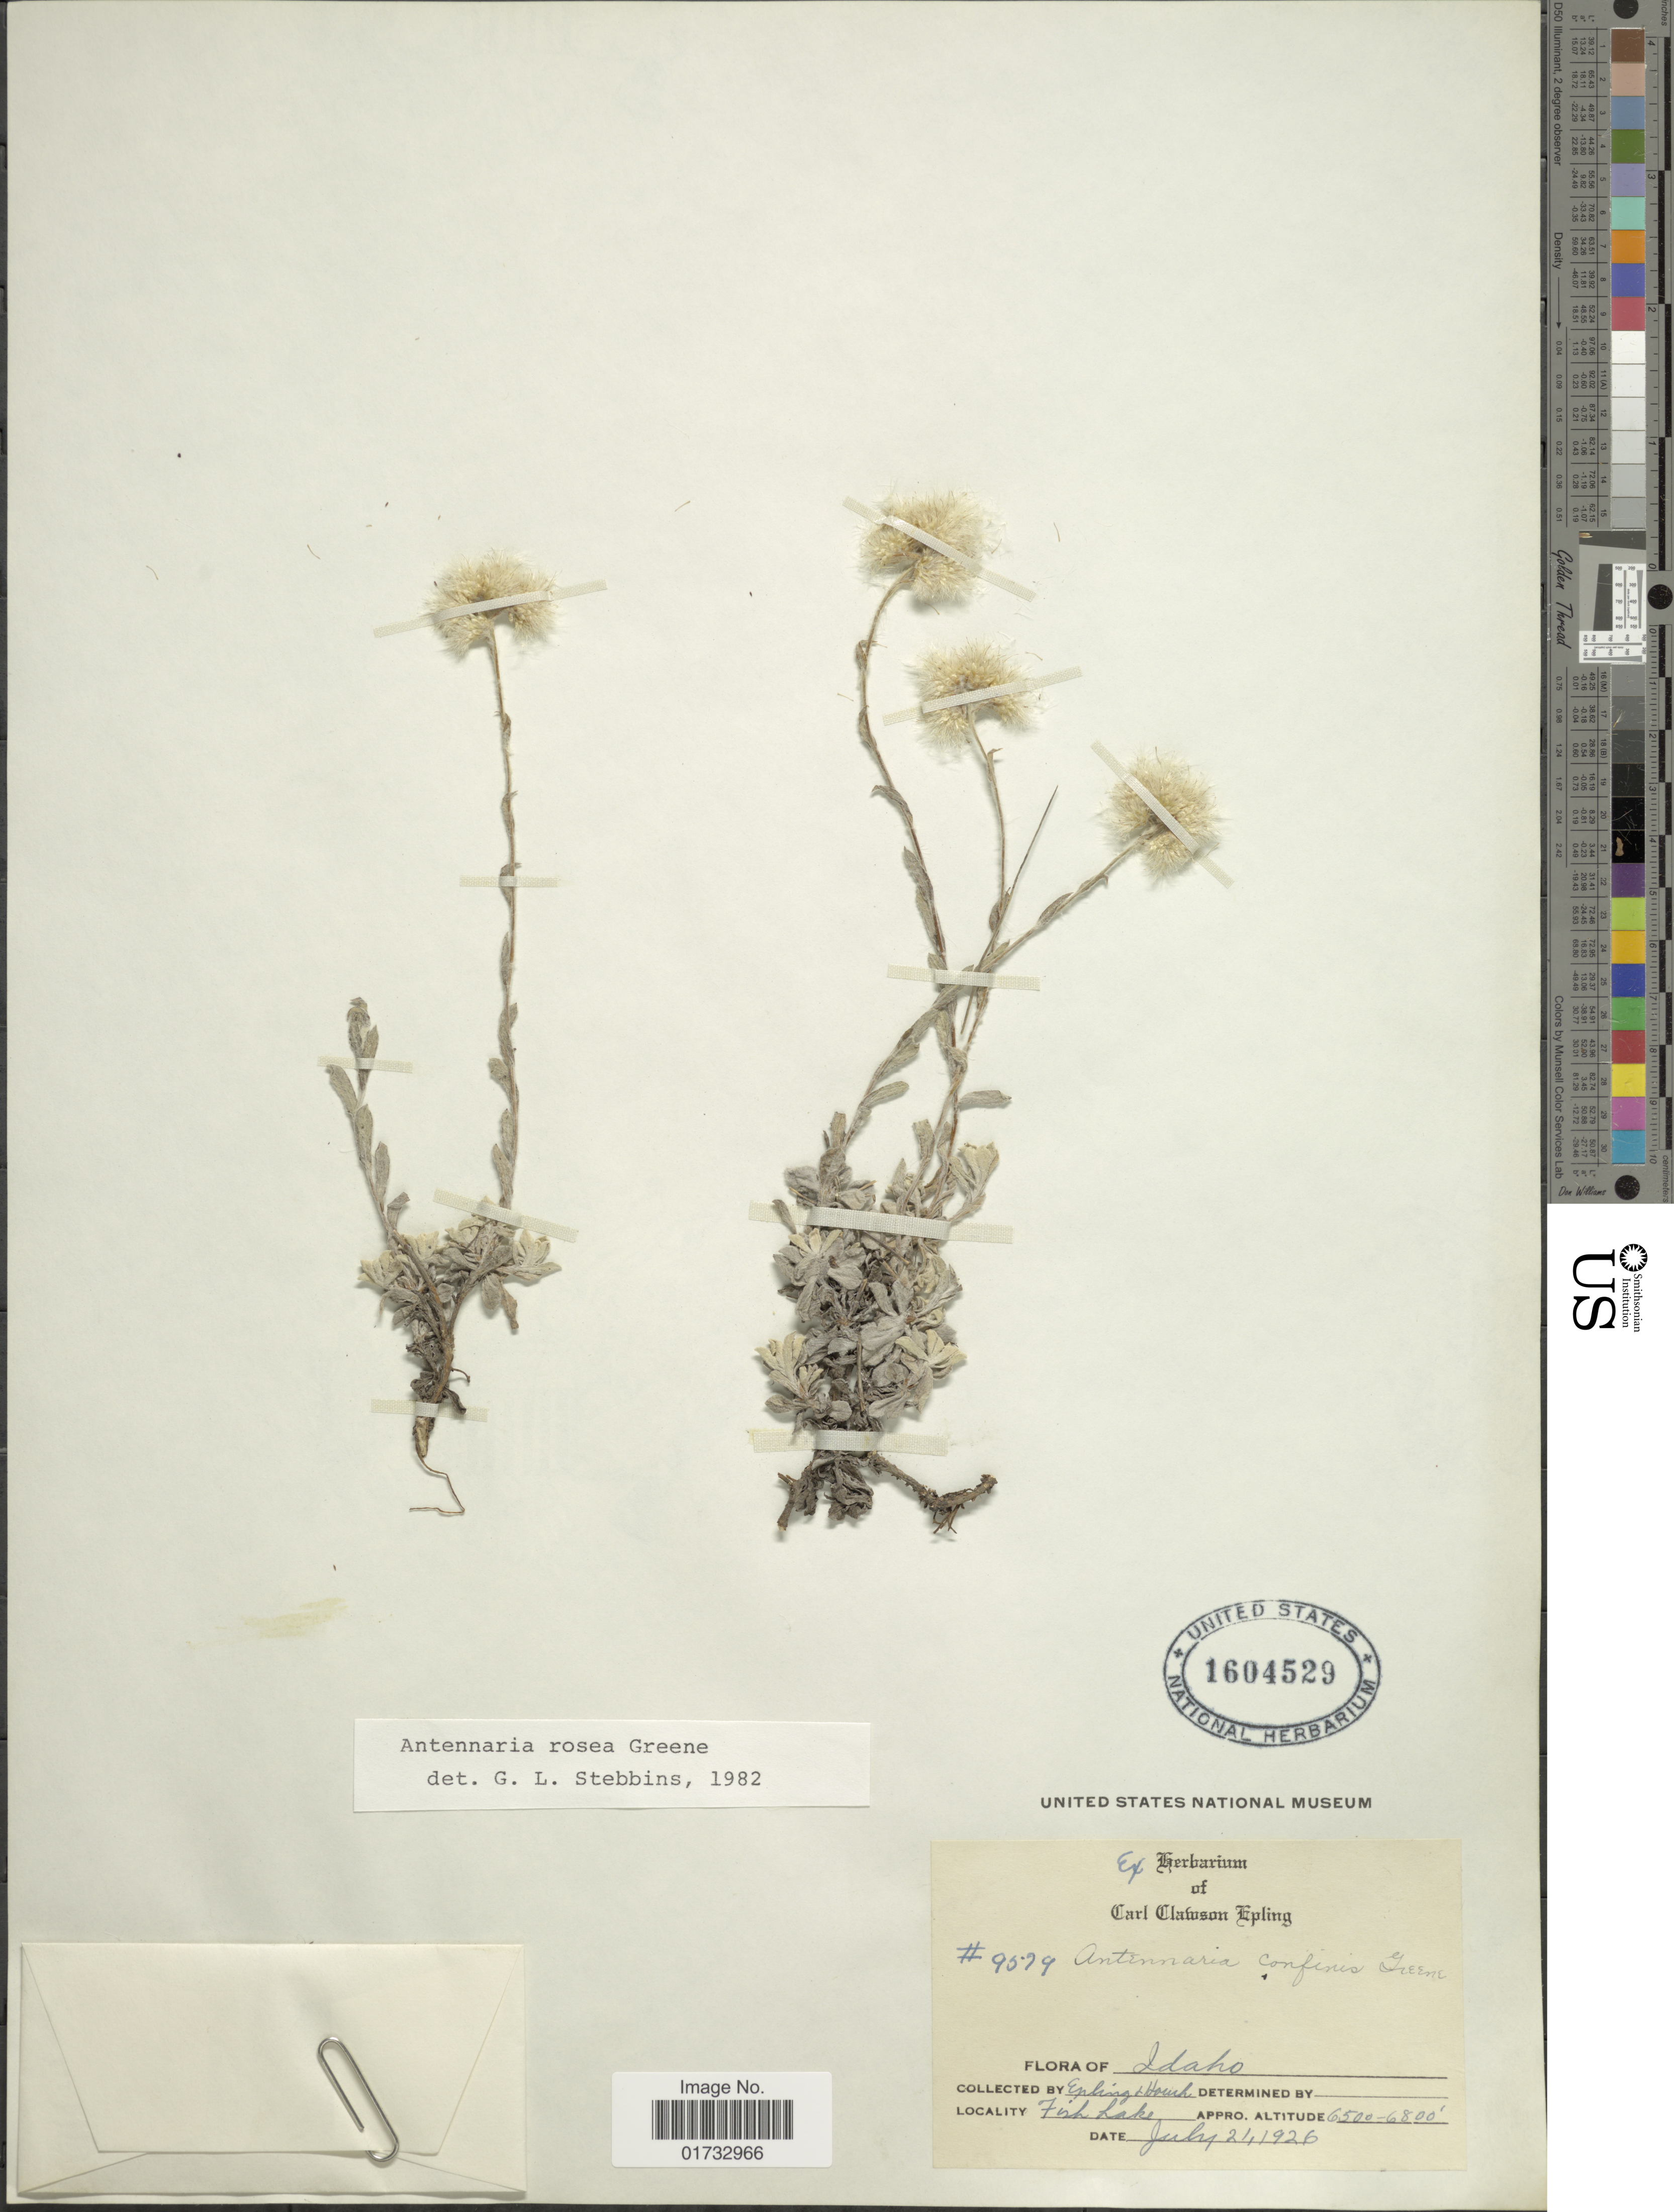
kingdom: Plantae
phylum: Tracheophyta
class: Magnoliopsida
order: Asterales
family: Asteraceae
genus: Antennaria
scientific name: Antennaria rosea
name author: Greene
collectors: C. C. Epling & -. Hauch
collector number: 9579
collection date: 1926-07-21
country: United States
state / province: Idaho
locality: Fish lake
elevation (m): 1981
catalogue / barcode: US 1604529